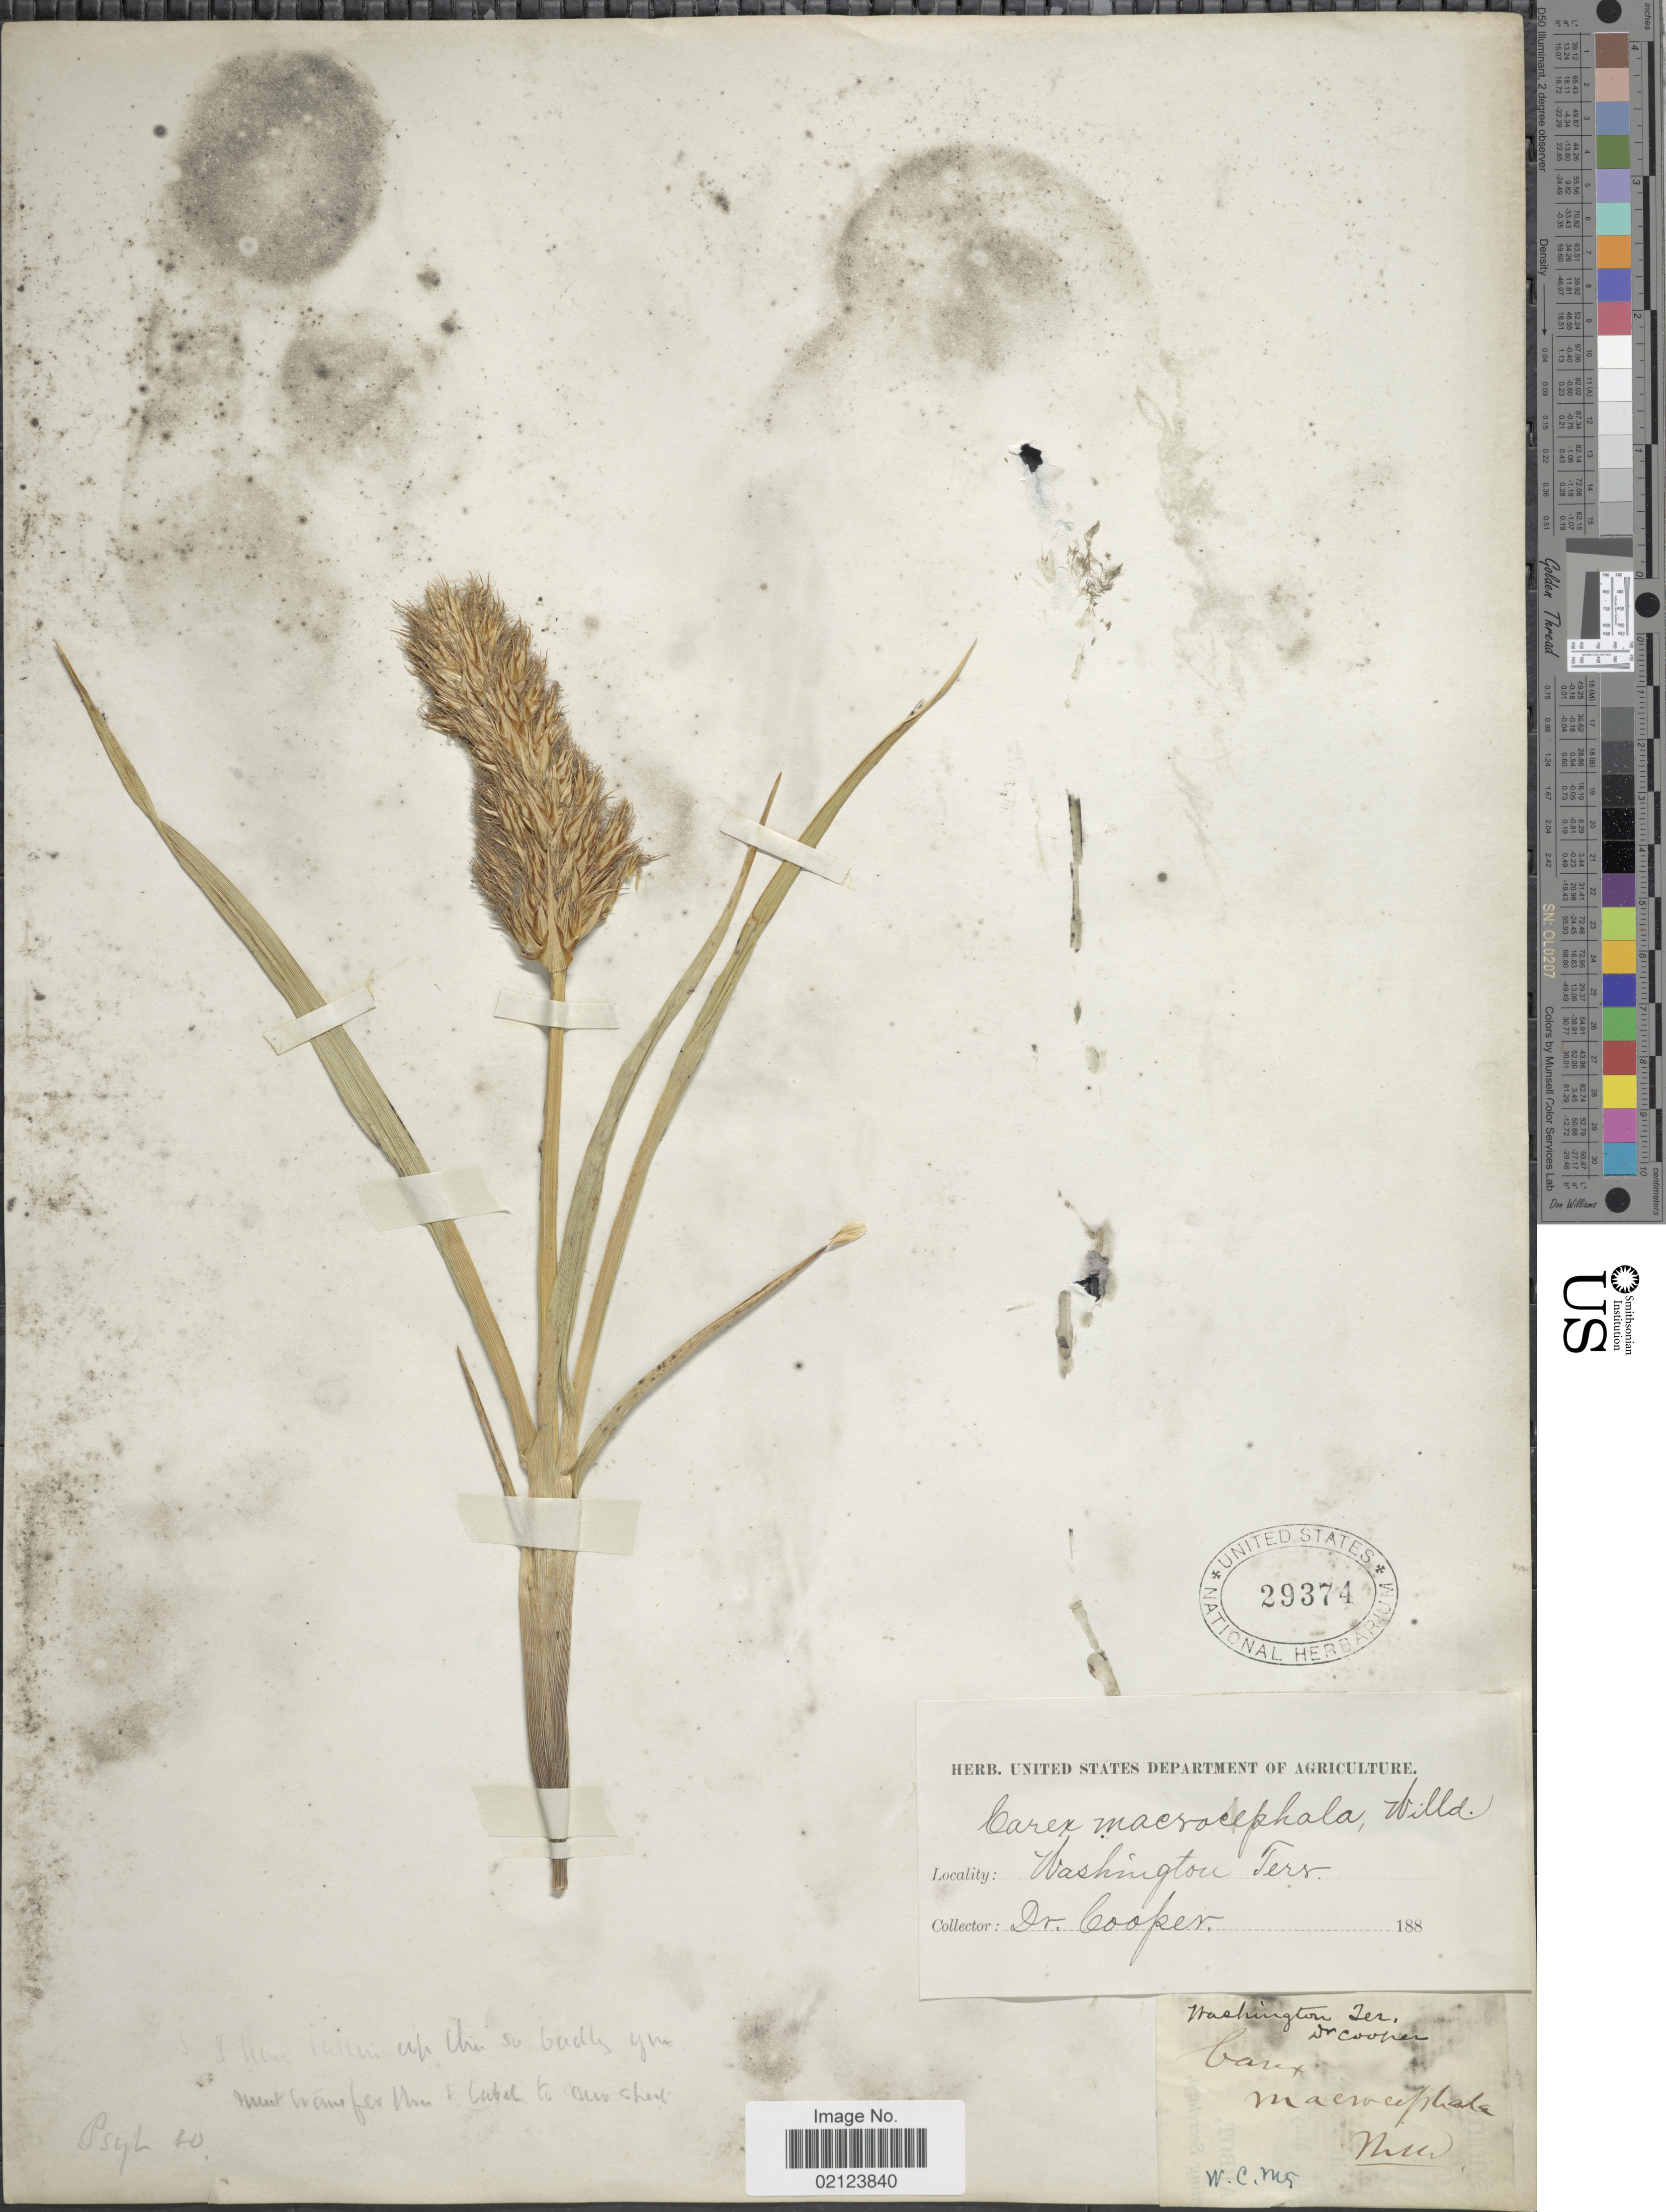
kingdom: Plantae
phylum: Tracheophyta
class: Liliopsida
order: Poales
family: Cyperaceae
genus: Carex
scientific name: Carex macrocephala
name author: Willd. ex Spreng.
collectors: -. Cooper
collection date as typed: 188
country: United States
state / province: Washington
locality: Washington Terr. Hills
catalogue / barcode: US 29374